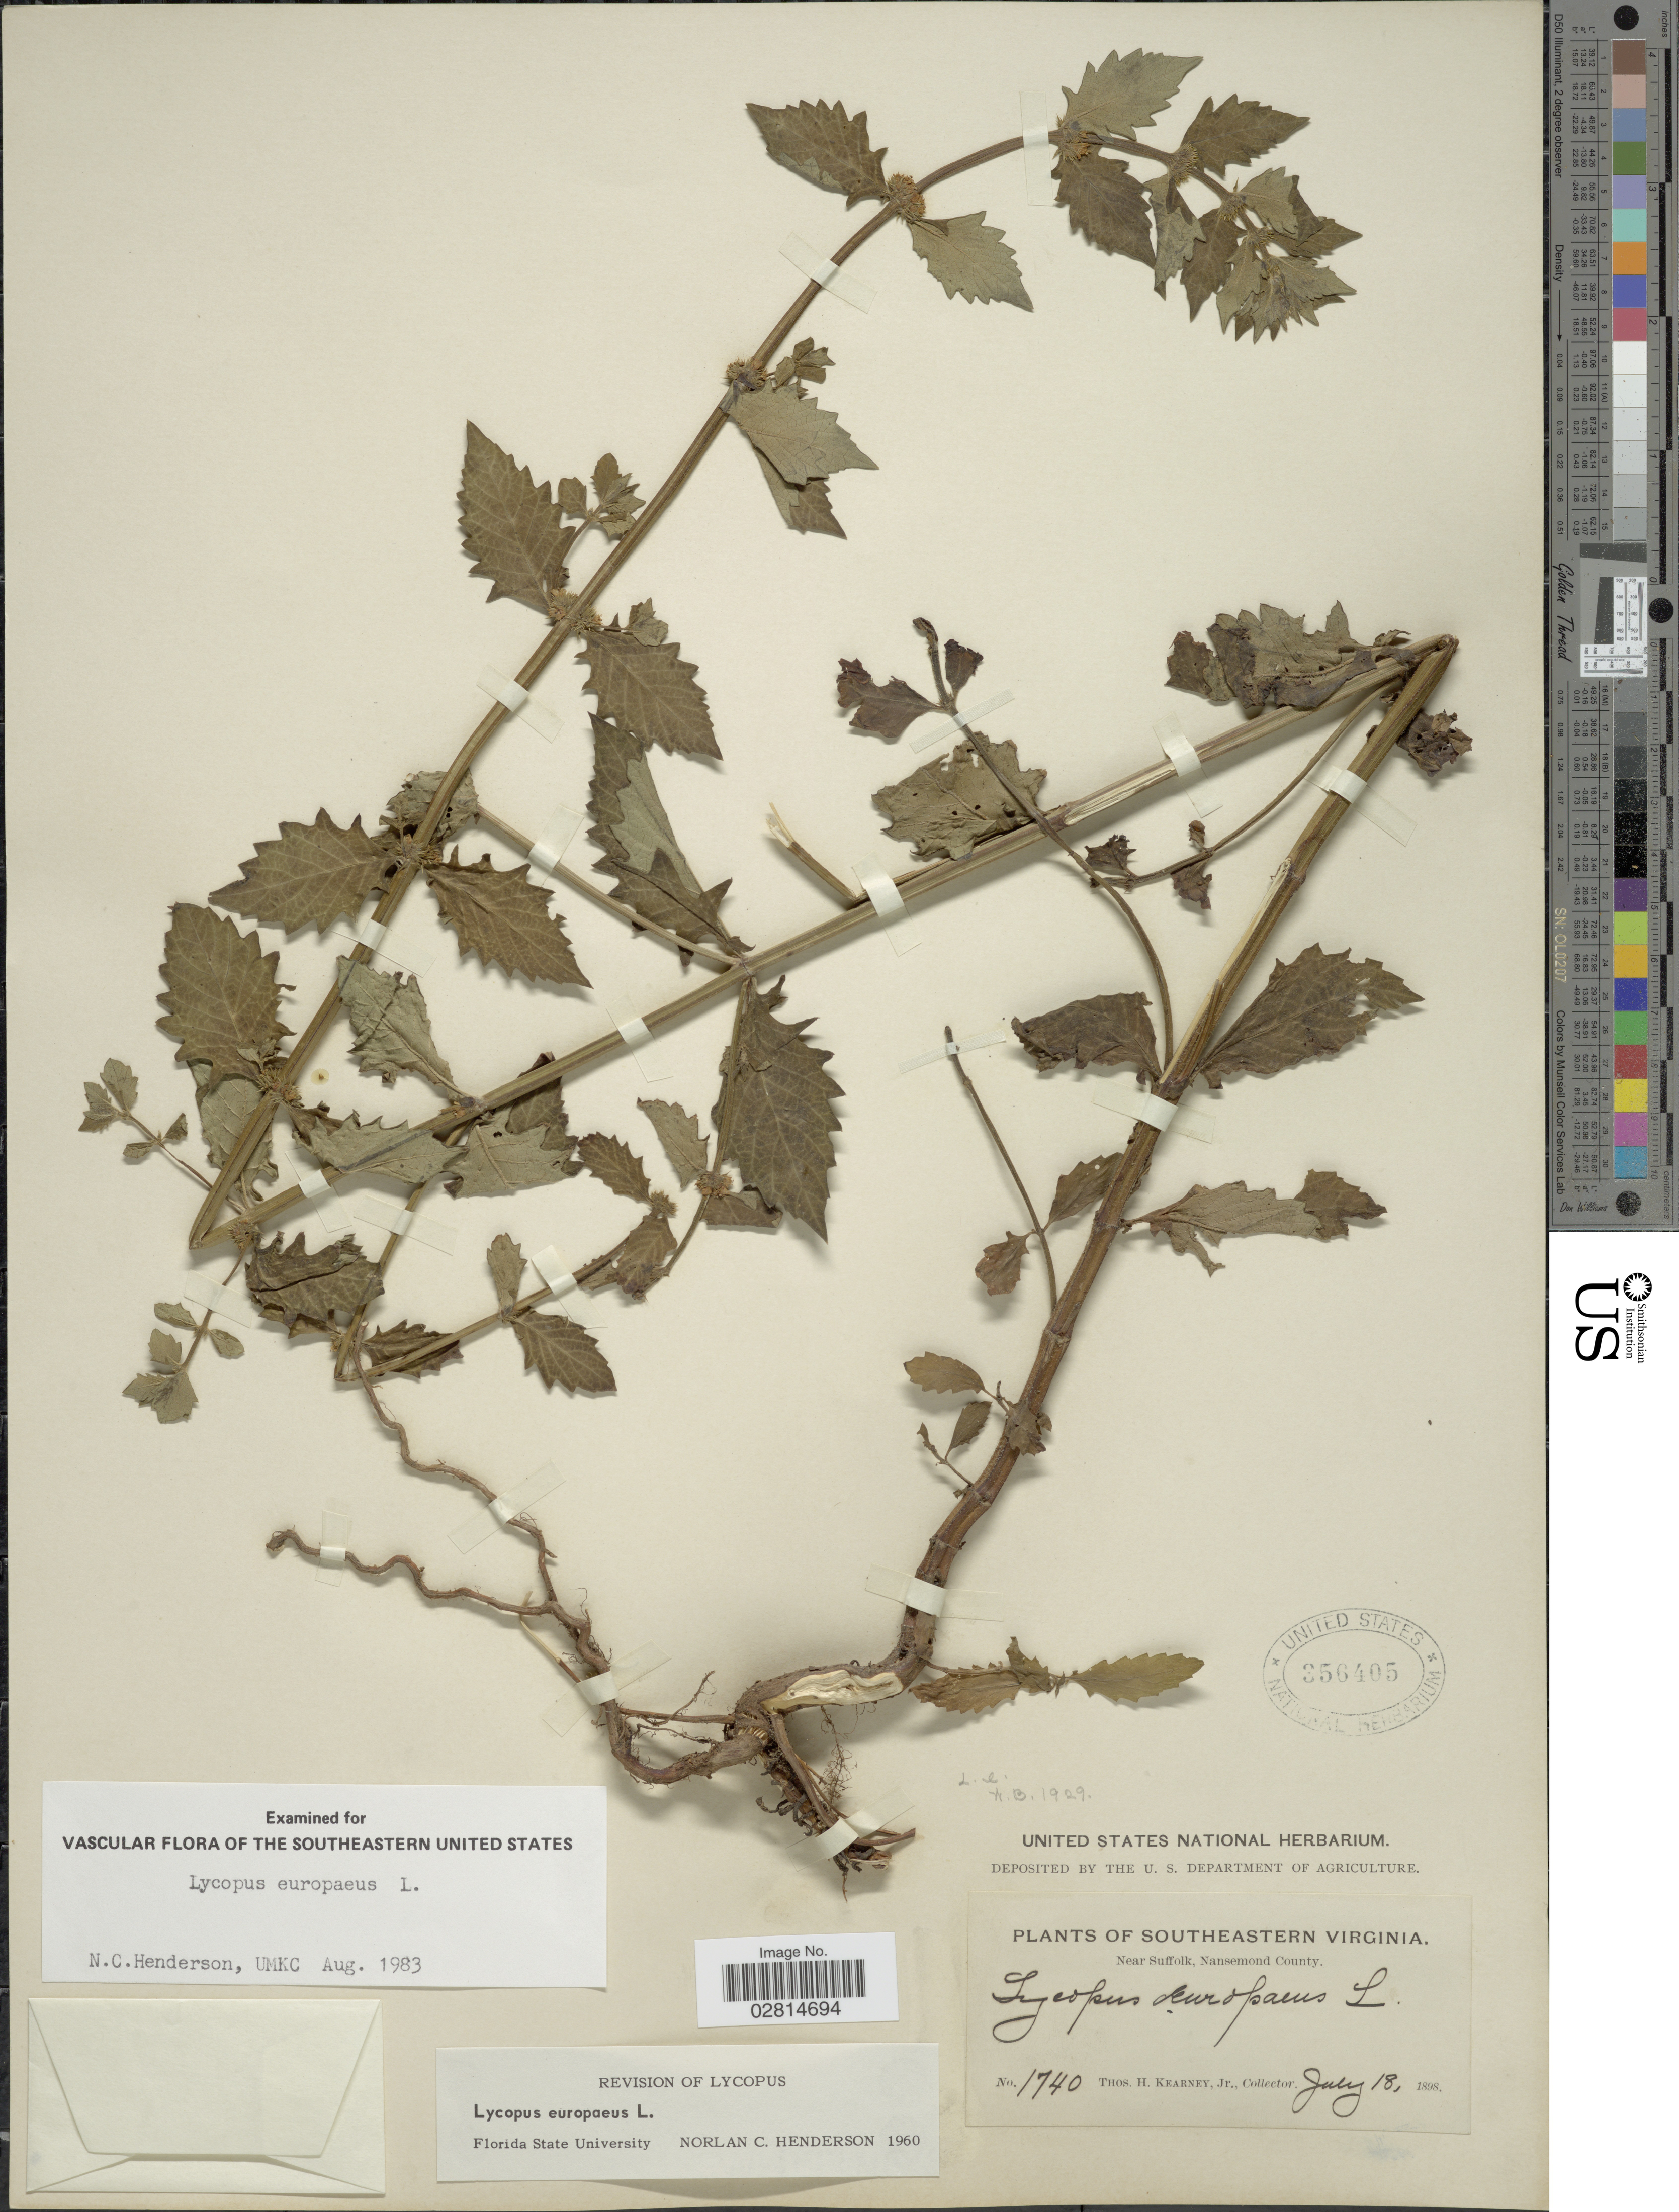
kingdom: Plantae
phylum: Tracheophyta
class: Magnoliopsida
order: Lamiales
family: Lamiaceae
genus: Lycopus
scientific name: Lycopus europaeus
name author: L.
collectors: T. H. Kearney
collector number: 1740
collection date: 1898-07-18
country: United States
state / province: Virginia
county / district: City of Suffolk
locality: Southeastern Virginia. Near Suffolk, Nansemond County.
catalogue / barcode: US 356405